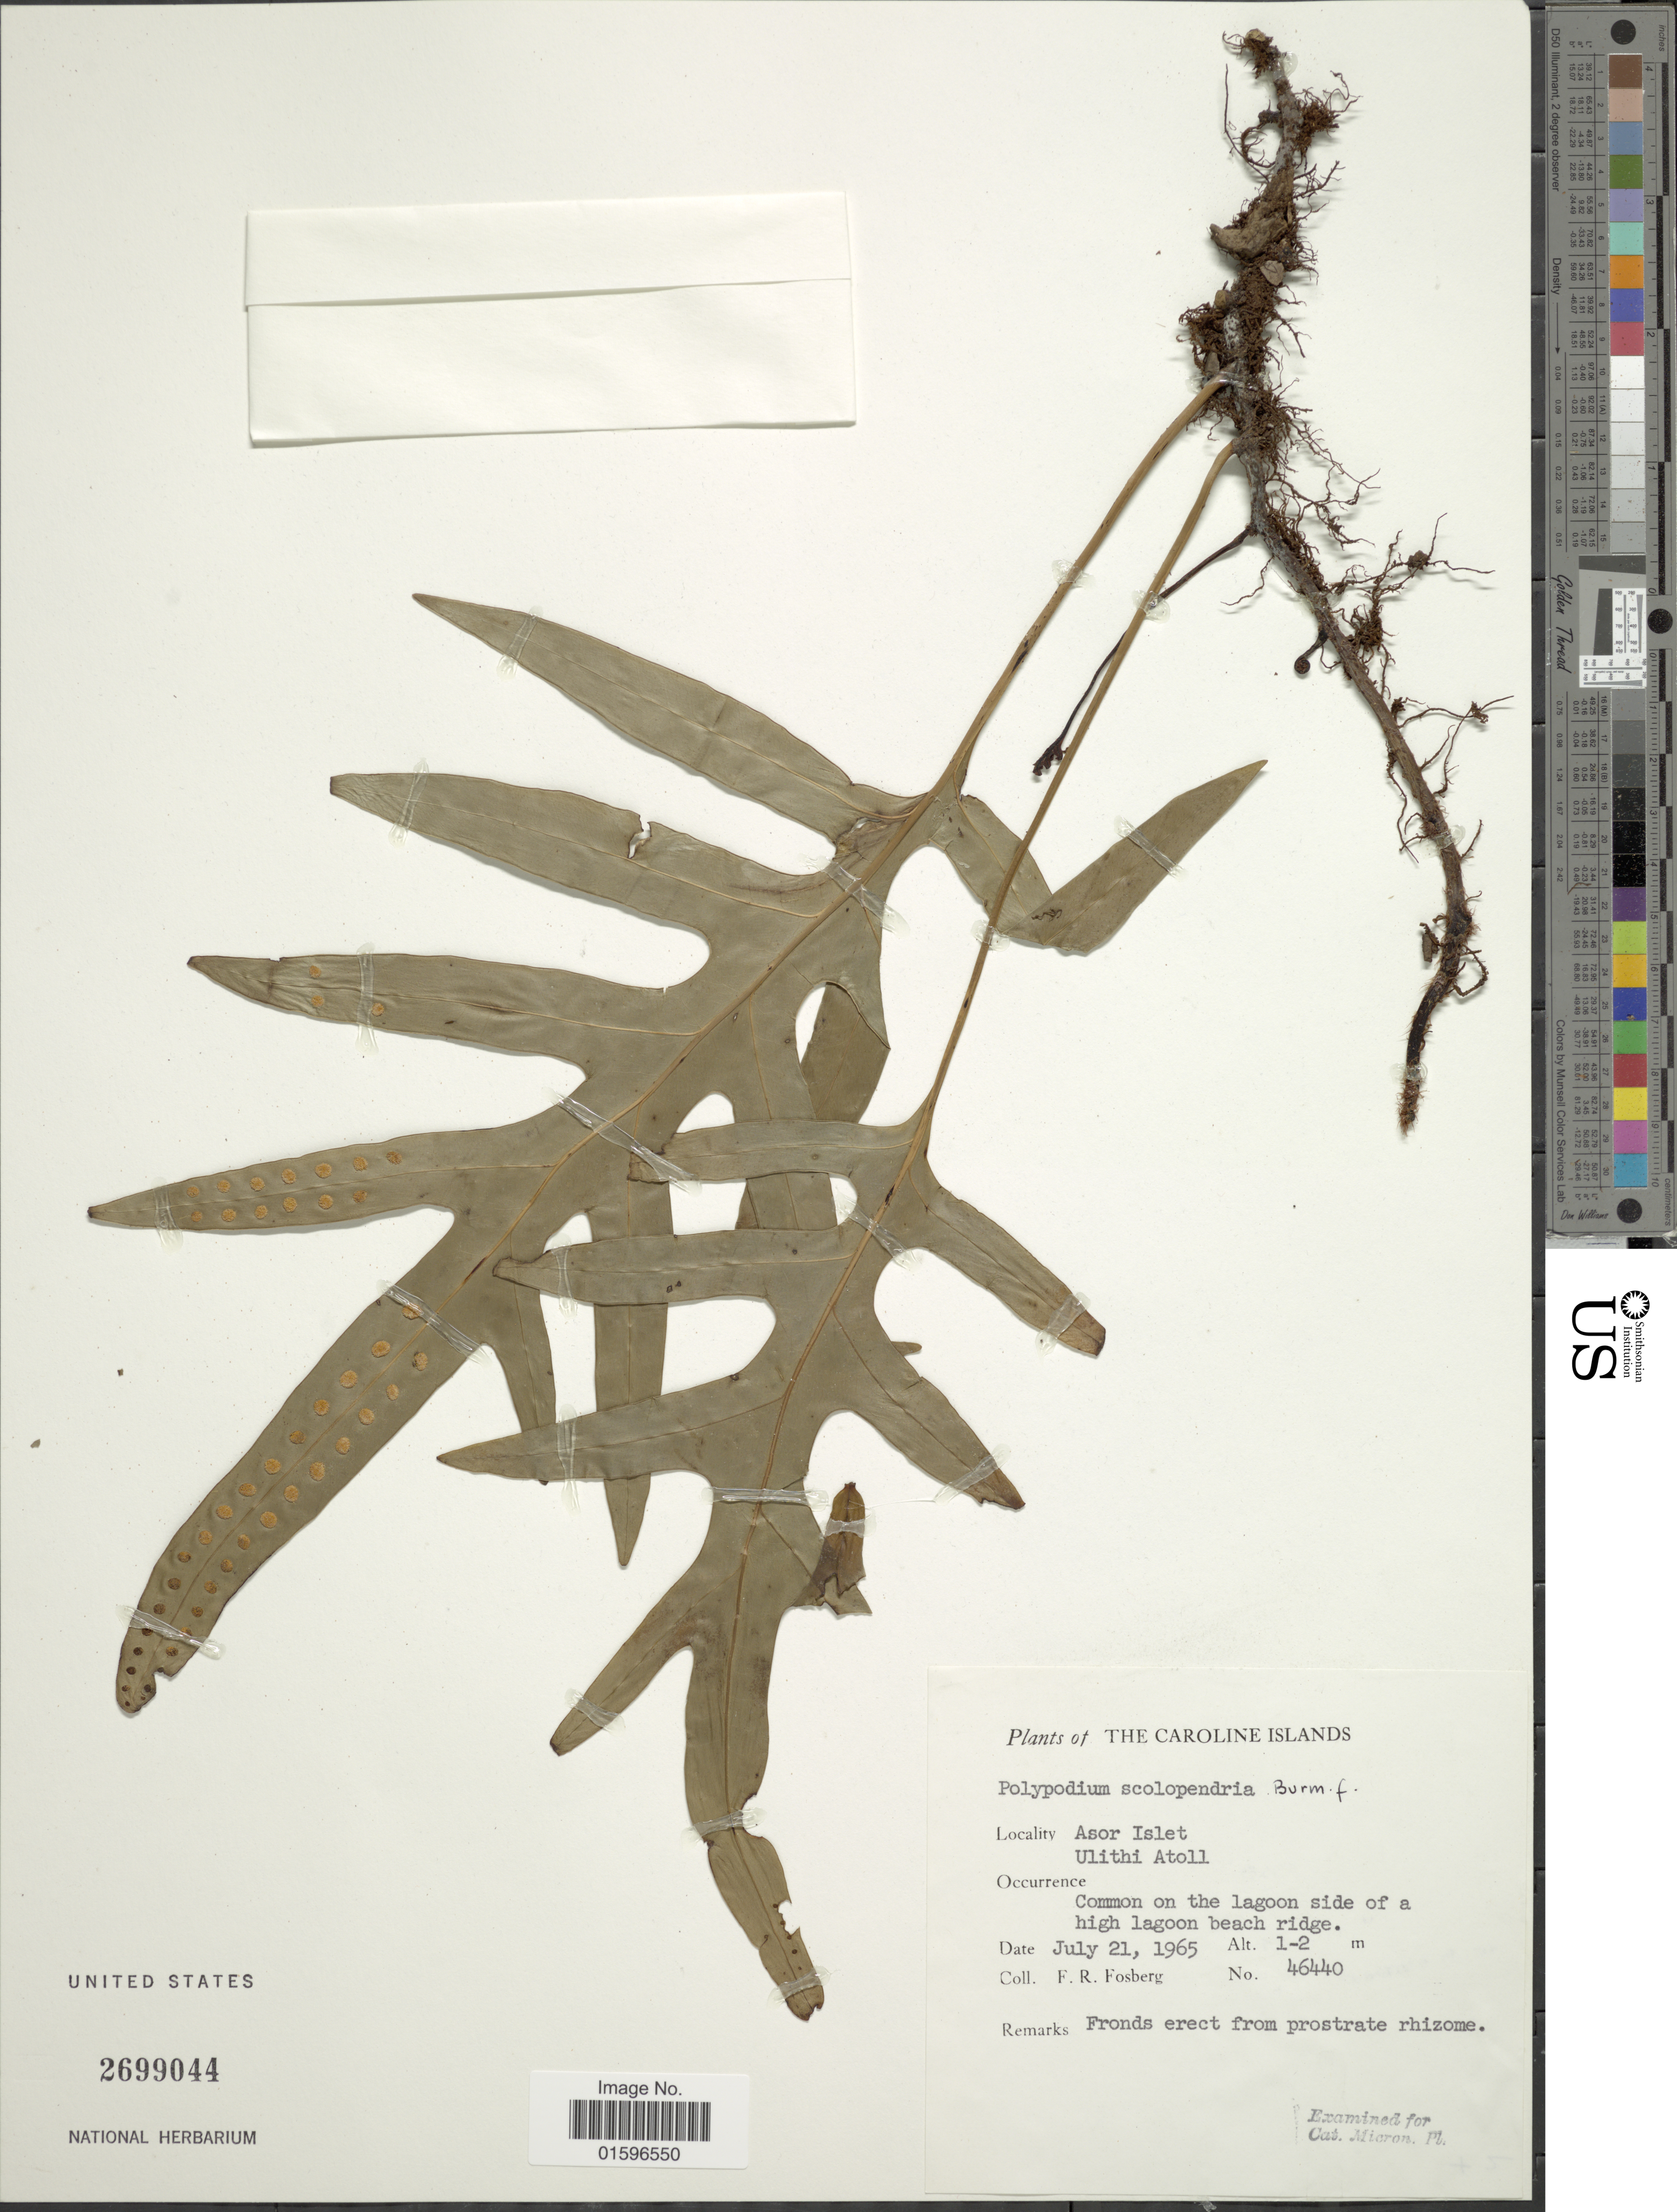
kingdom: Plantae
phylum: Tracheophyta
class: Polypodiopsida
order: Polypodiales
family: Polypodiaceae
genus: Polypodium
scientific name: Polypodium scolopendria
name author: Burm. f.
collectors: F. R. Fosberg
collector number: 46440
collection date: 1965-07-21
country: Micronesia, Federated States of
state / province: Yap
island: Ulithi Atoll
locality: Carolines Islands, Asor Islet, Ulithi Atoll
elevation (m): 1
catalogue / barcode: US 2699044